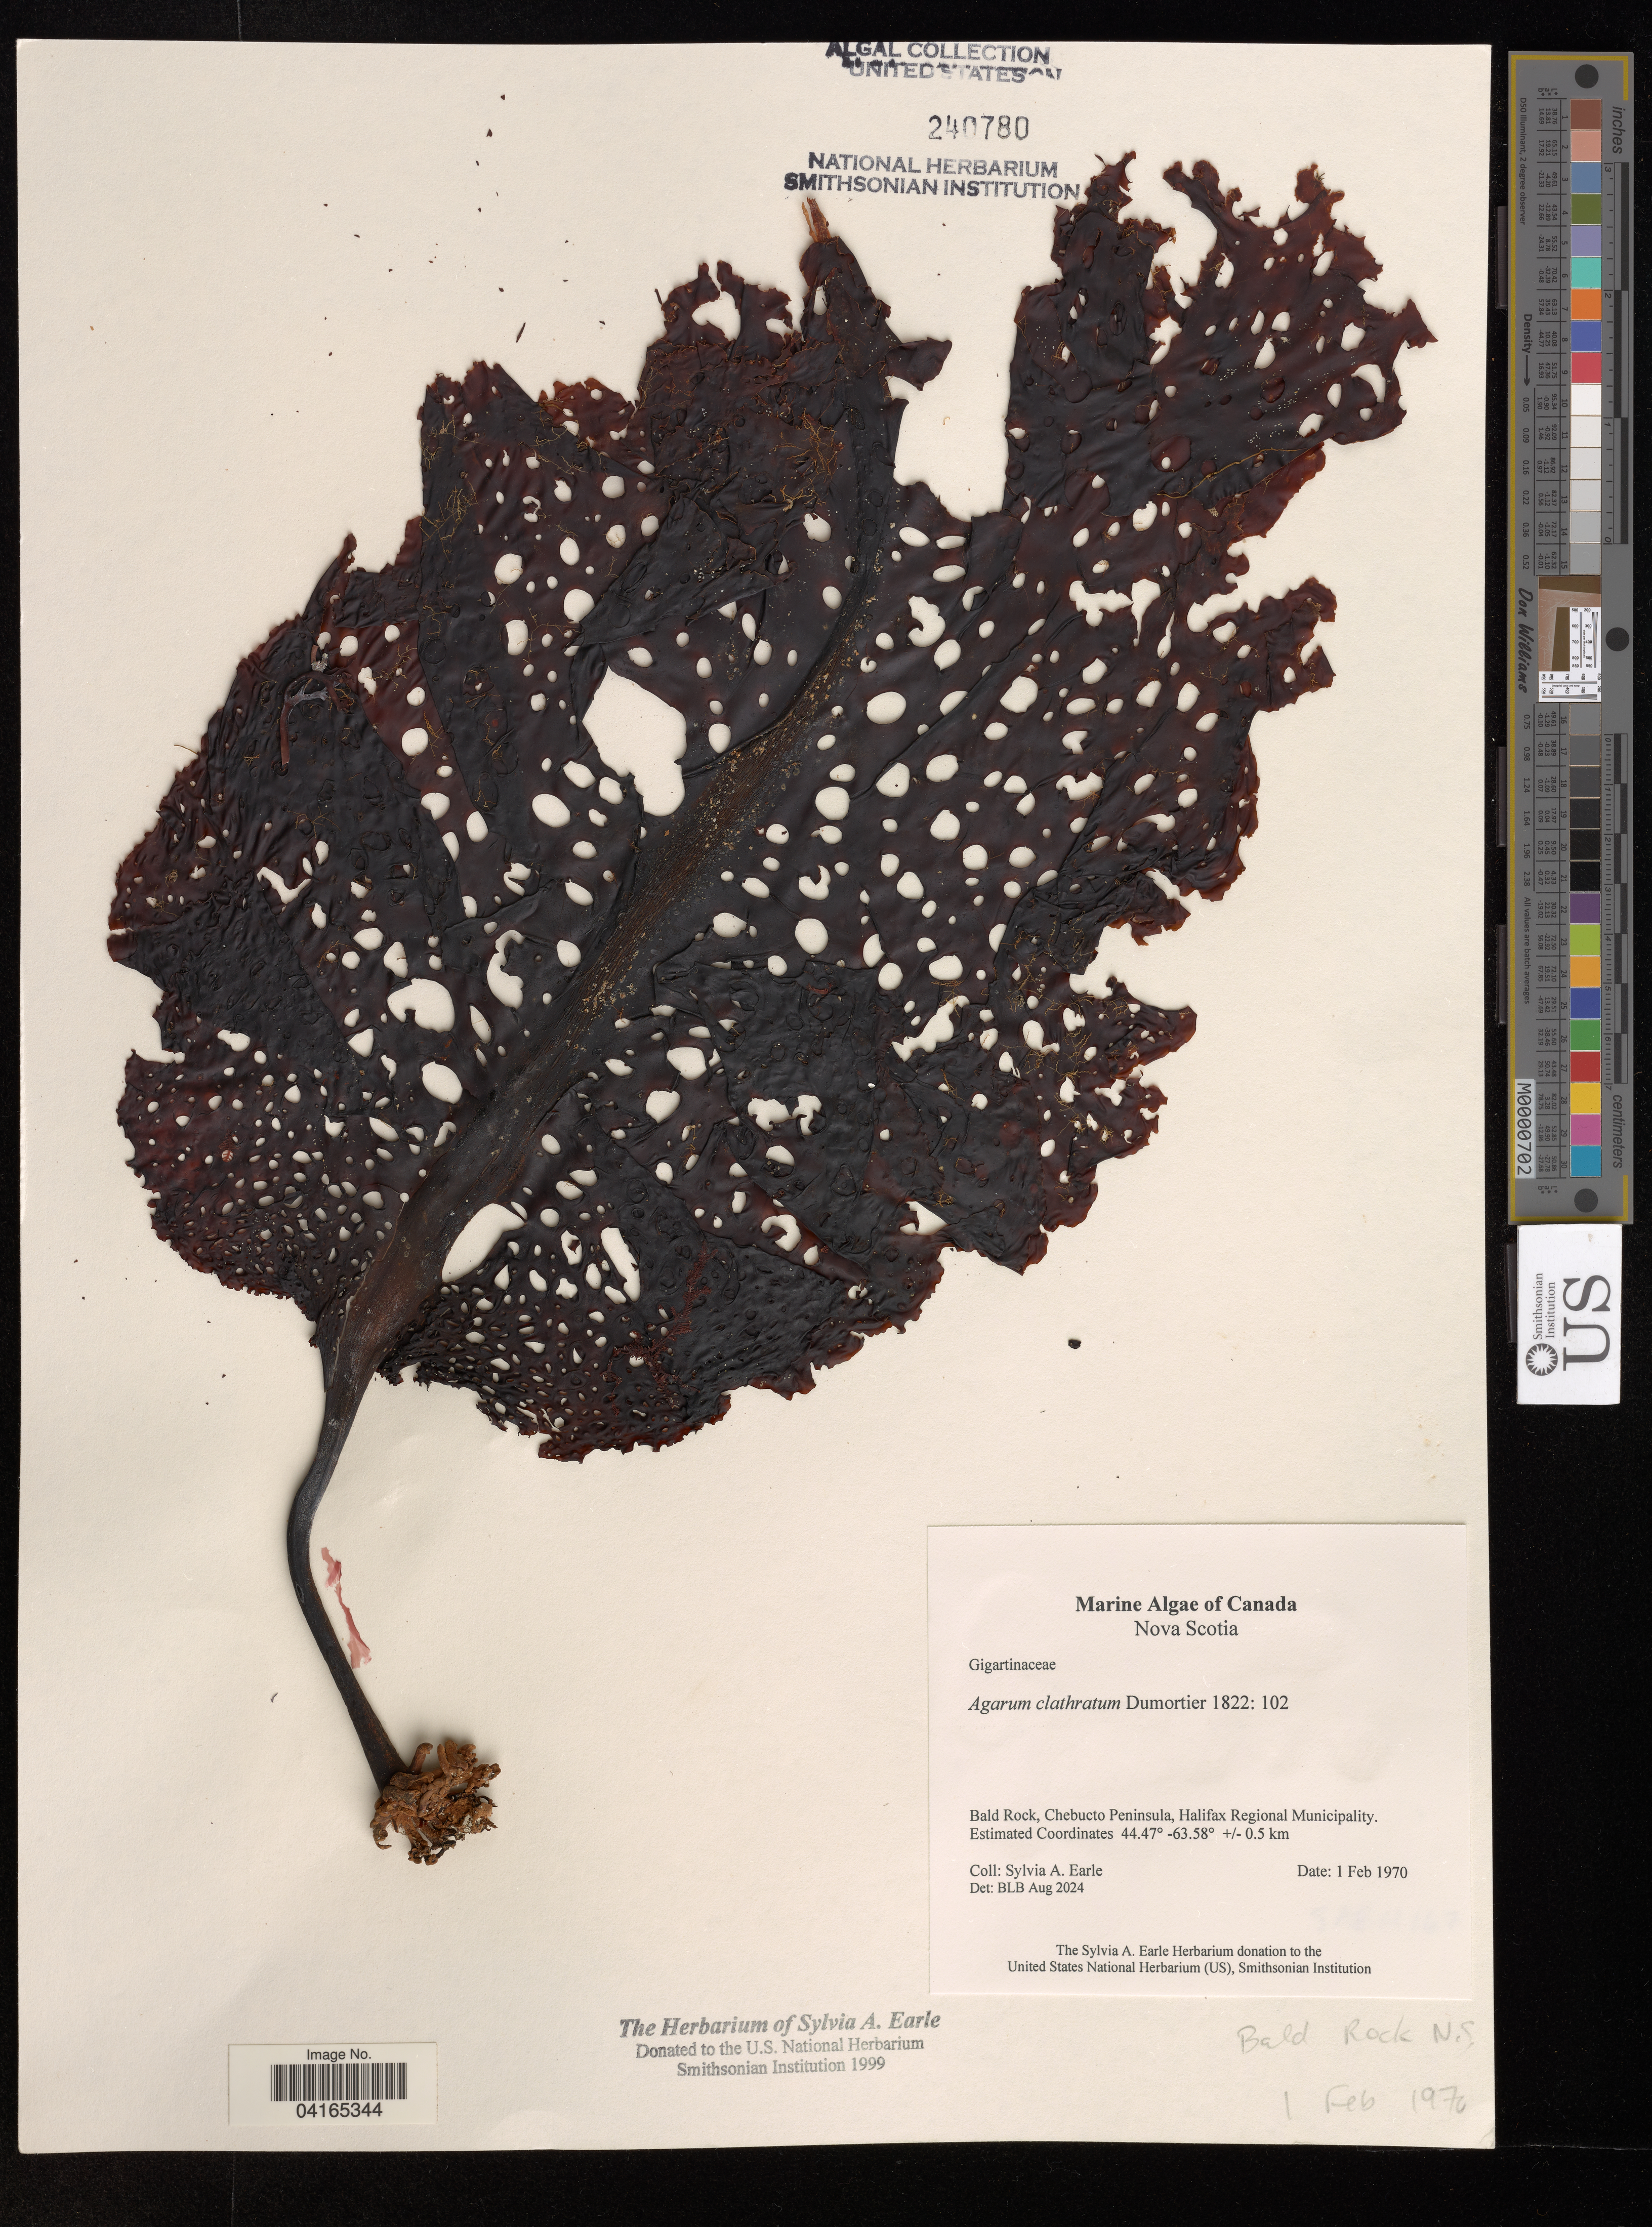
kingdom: Chromista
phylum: Ochrophyta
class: Phaeophyceae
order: Laminariales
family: Costariaceae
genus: Agarum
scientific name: Agarum clathratum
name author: Dumortier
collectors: S. A. Earle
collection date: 1970-02-01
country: Canada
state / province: Nova Scotia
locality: Bald Rock. Chebucto Peninsula, Halifax Regional Municipality.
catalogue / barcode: US 240780